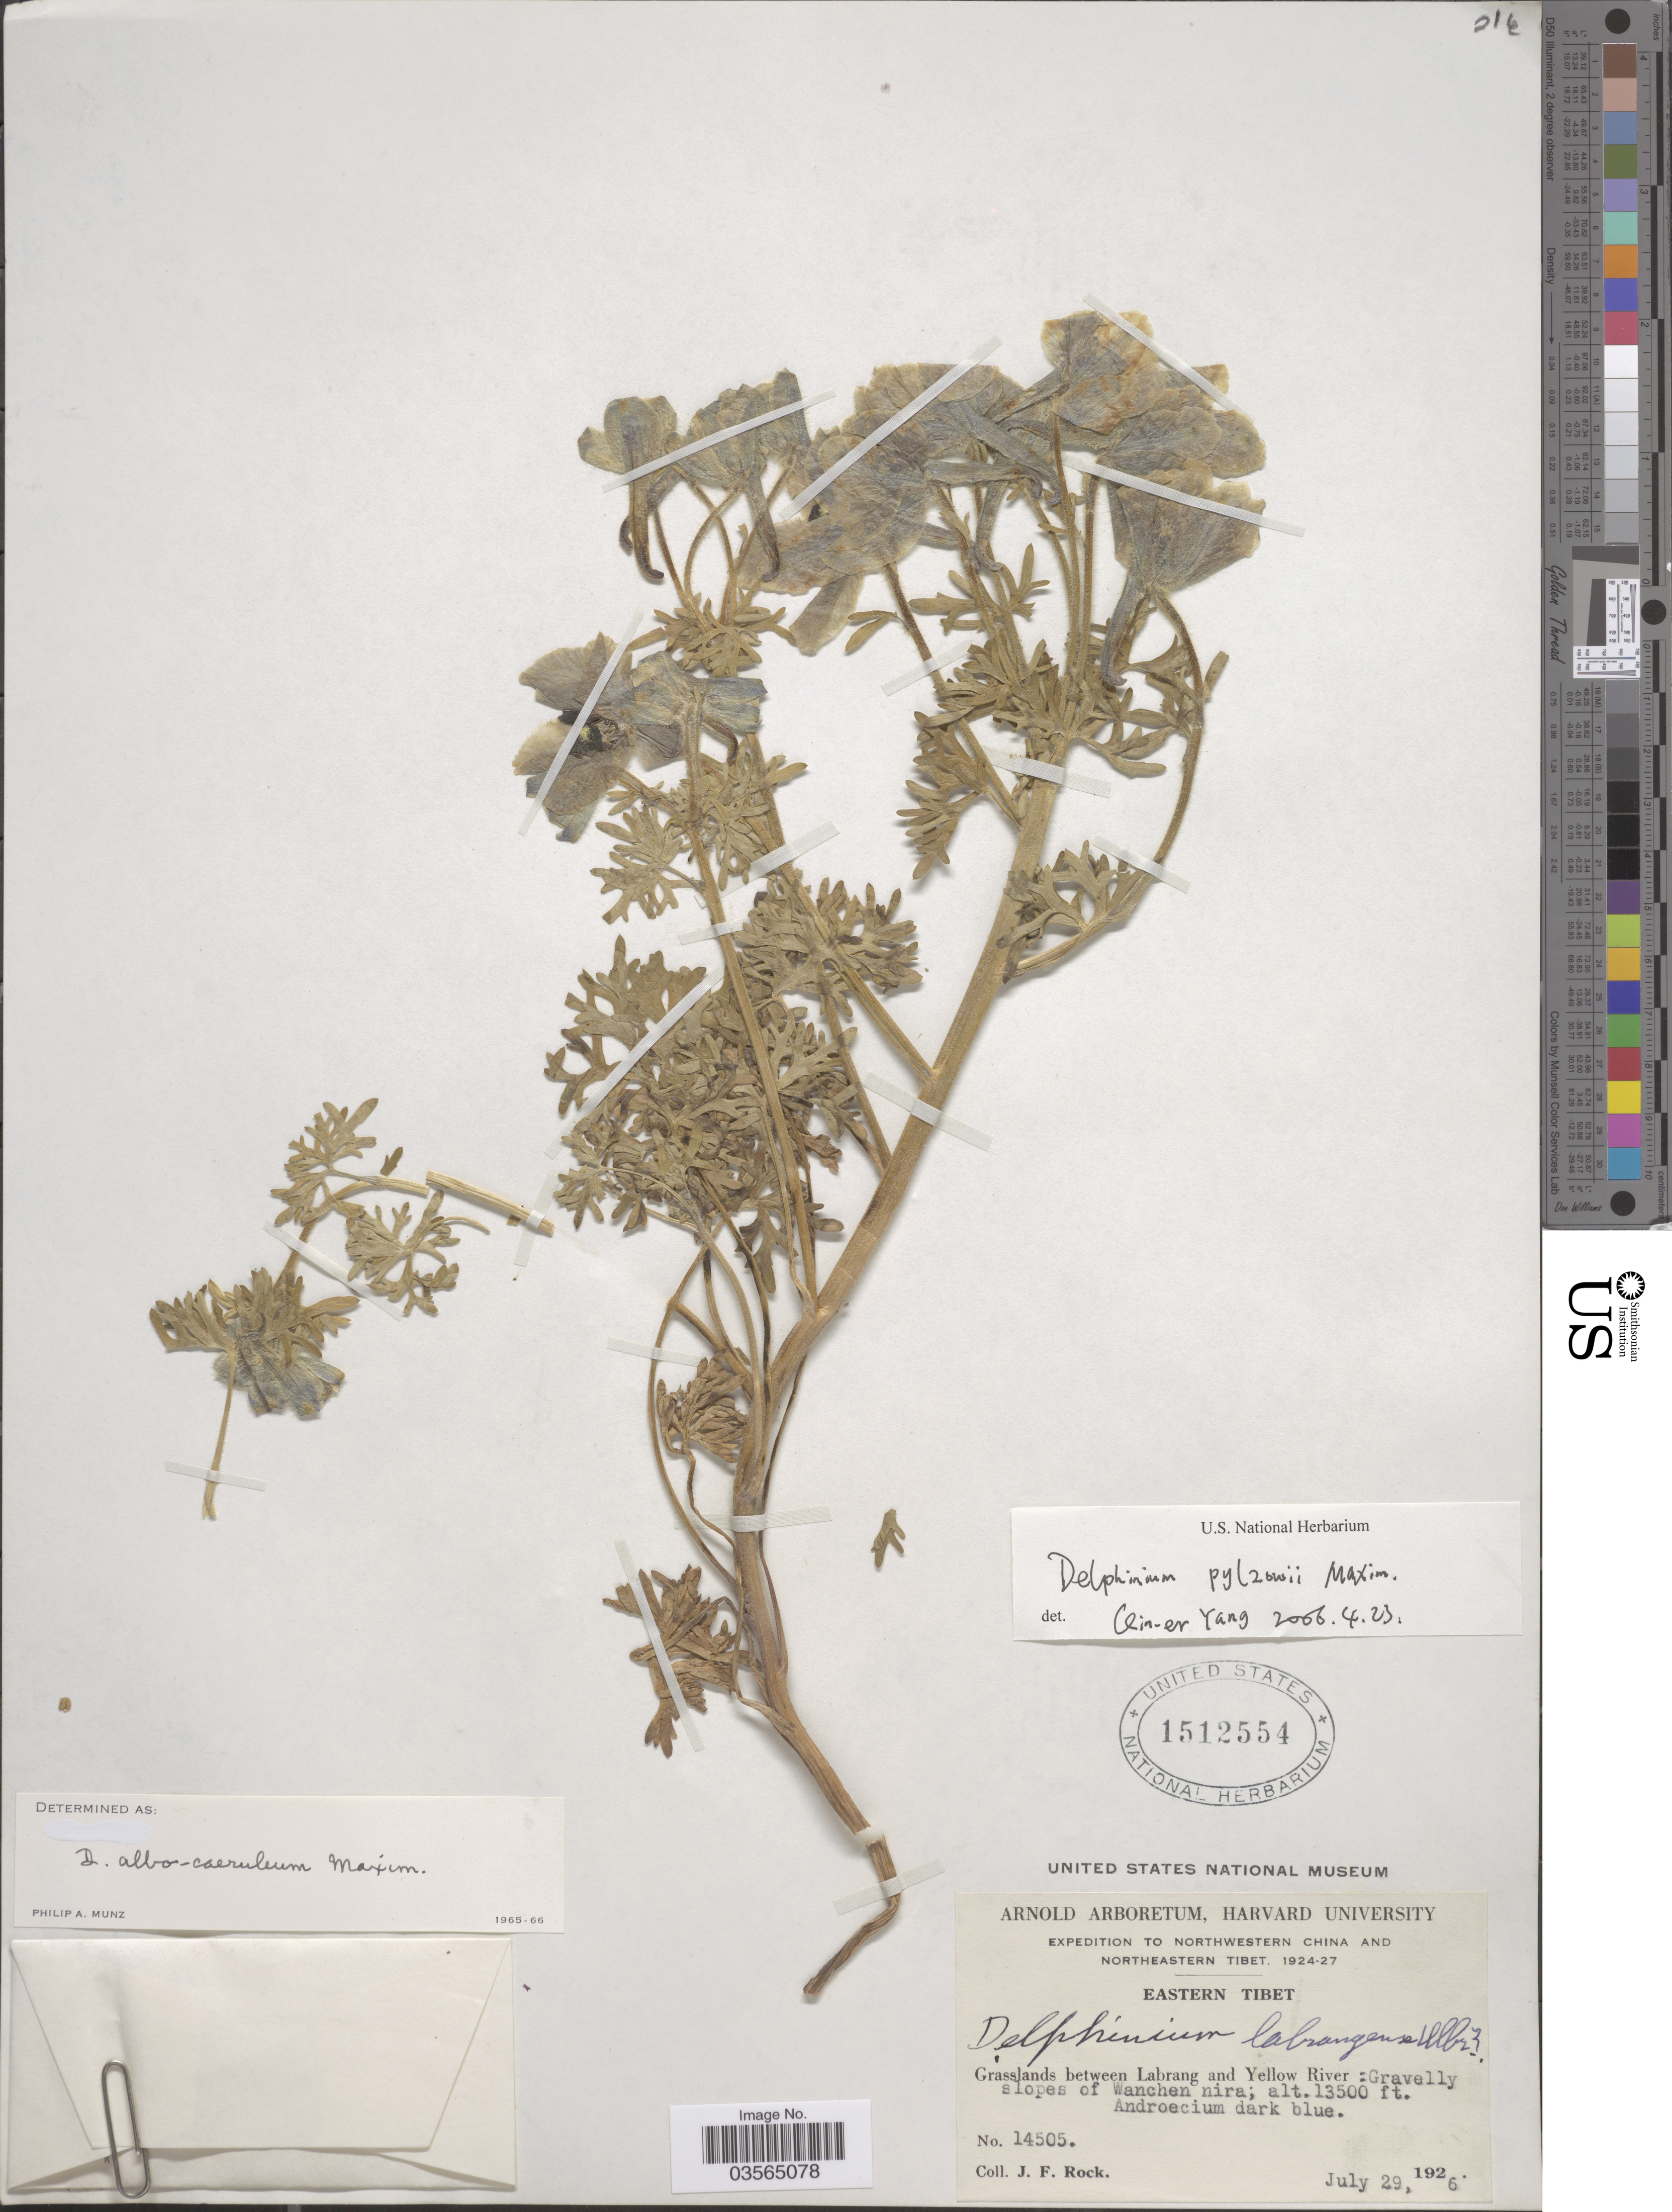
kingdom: Plantae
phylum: Tracheophyta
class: Magnoliopsida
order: Ranunculales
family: Ranunculaceae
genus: Delphinium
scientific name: Delphinium pylzowii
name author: Maxim.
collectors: J. Rock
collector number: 14505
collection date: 1926-07-29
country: China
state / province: Xizang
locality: Northeastern Tibet. Eastern Tibet. Grasslands between Labrang and Yellow River: Gravelly slopes of Wanchen nira.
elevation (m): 4115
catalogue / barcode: US 1512554